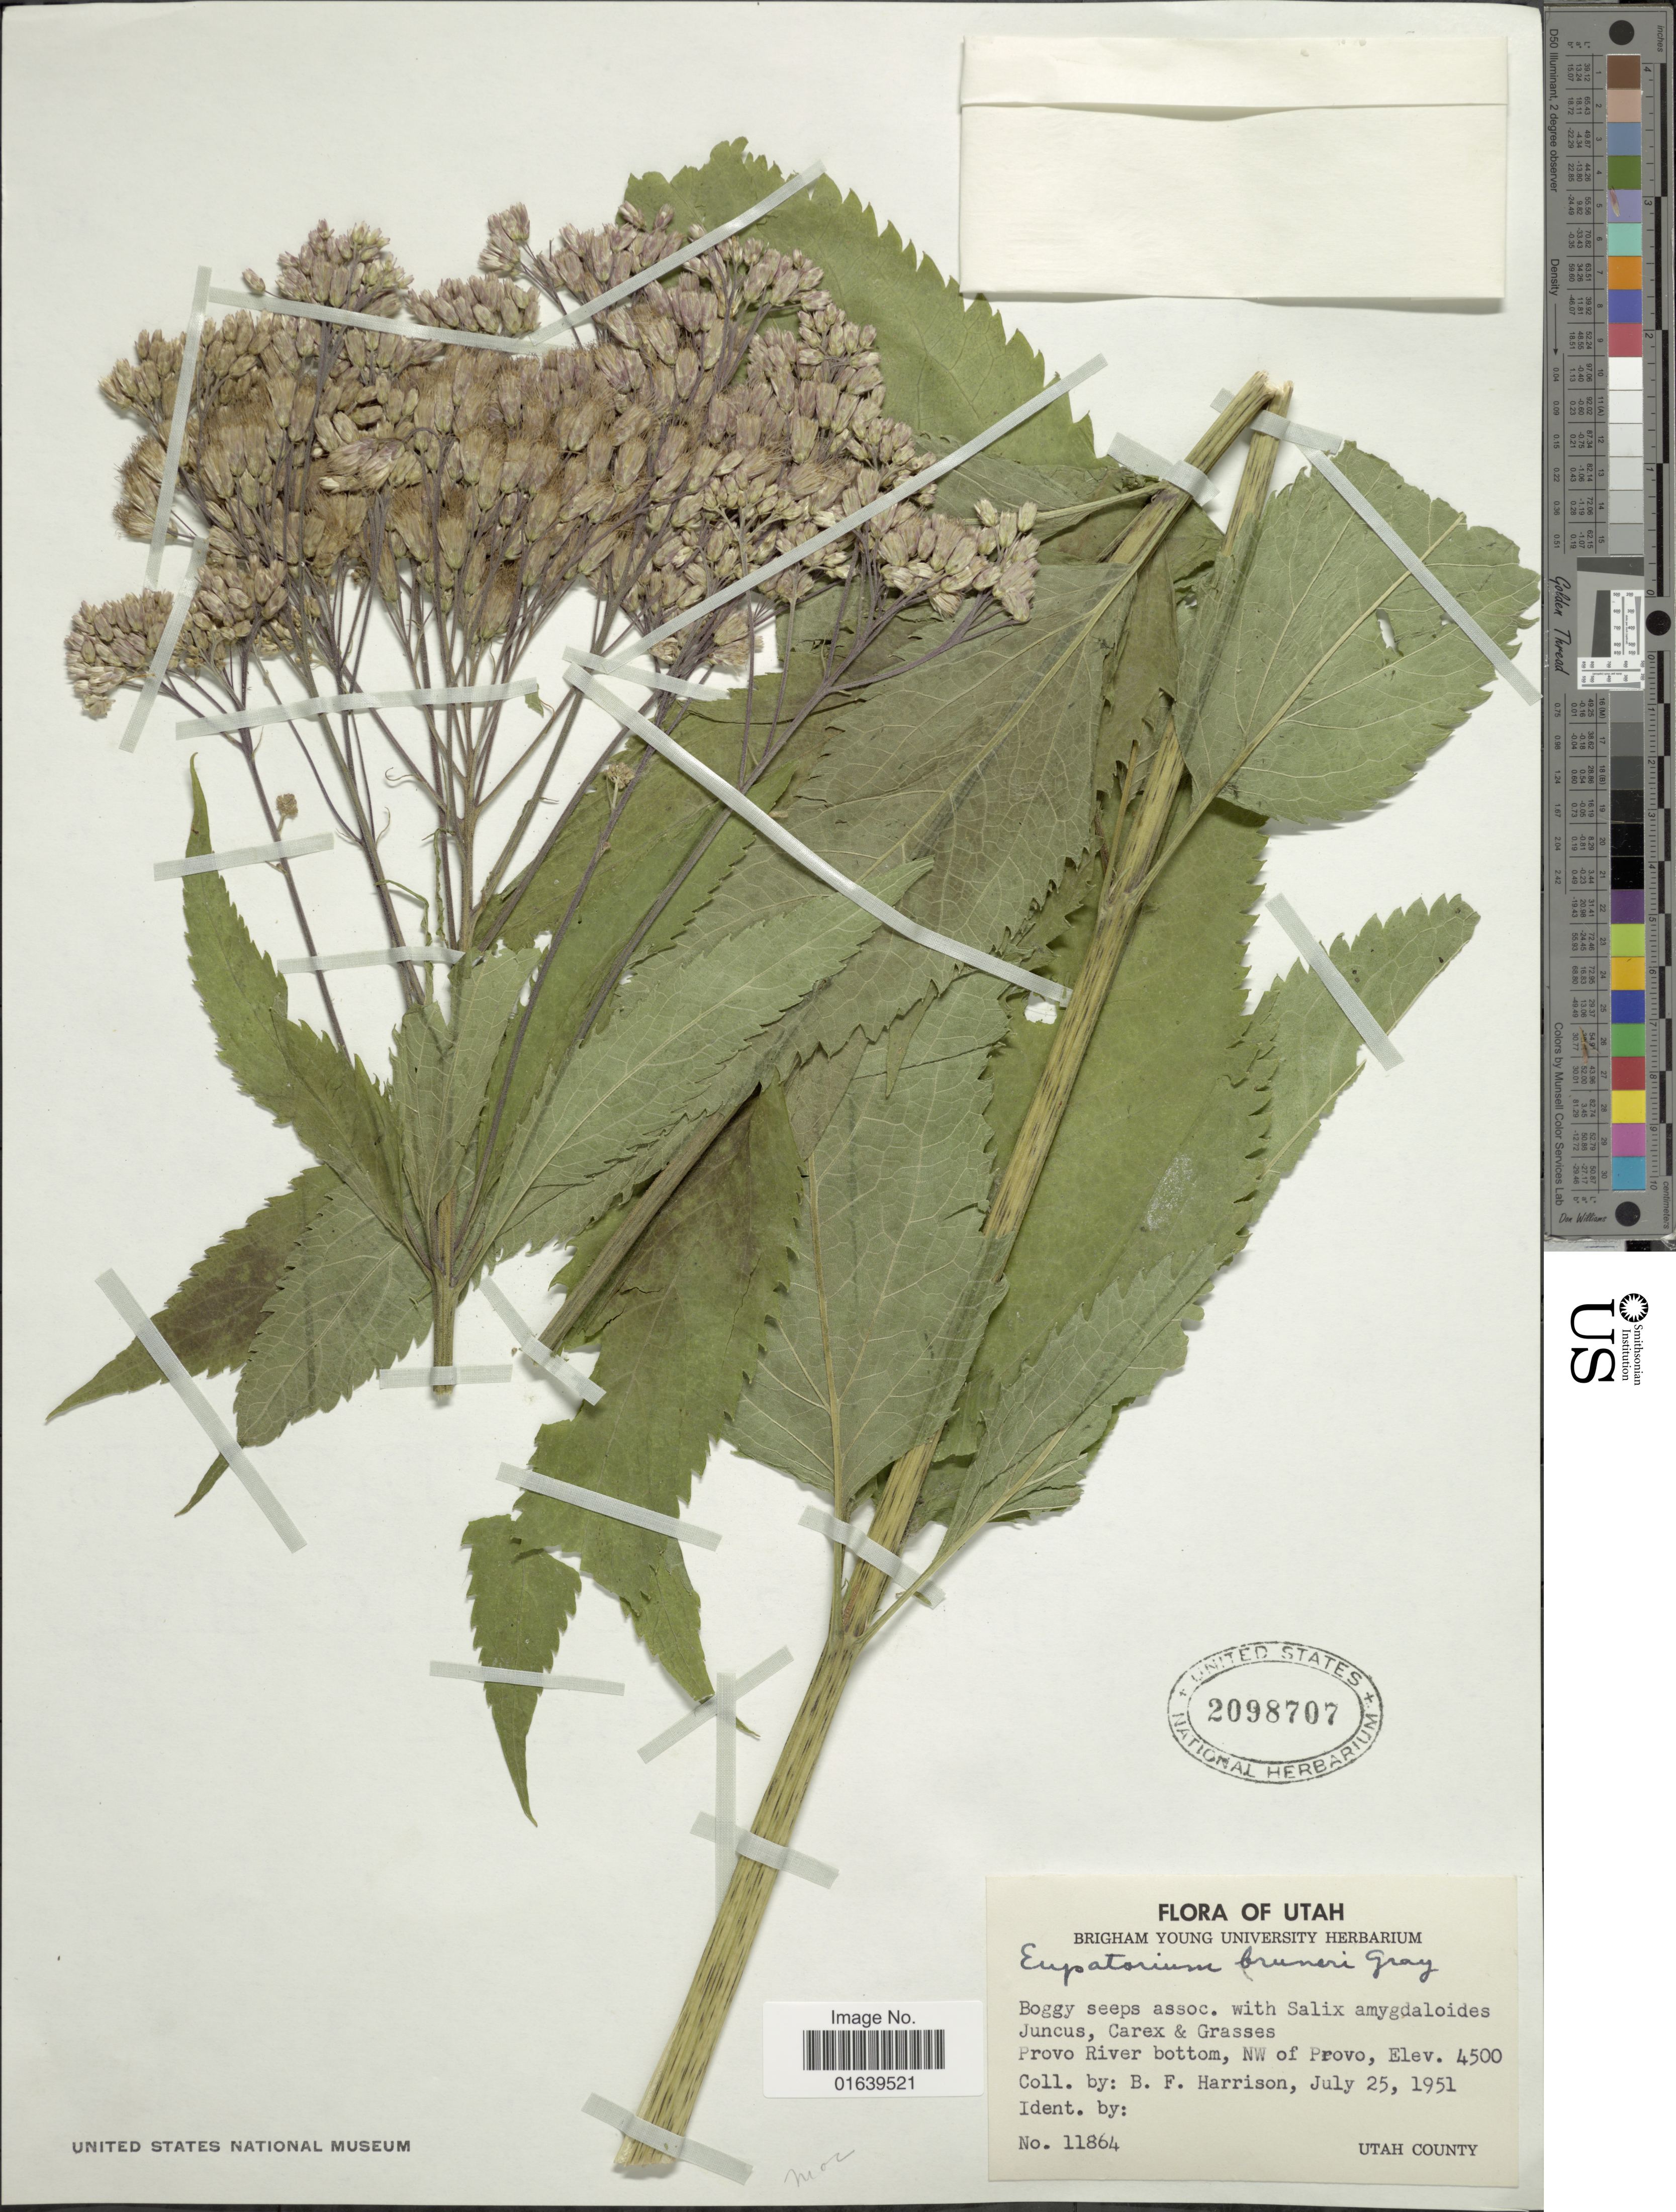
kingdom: Plantae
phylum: Tracheophyta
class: Magnoliopsida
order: Asterales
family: Asteraceae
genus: Eupatorium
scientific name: Eupatorium maculatum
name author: L.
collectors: B. F. Harrison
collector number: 11864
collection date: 1951-07-25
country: United States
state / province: Utah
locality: Provo River bottom, NW of Provo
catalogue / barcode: US 2098707